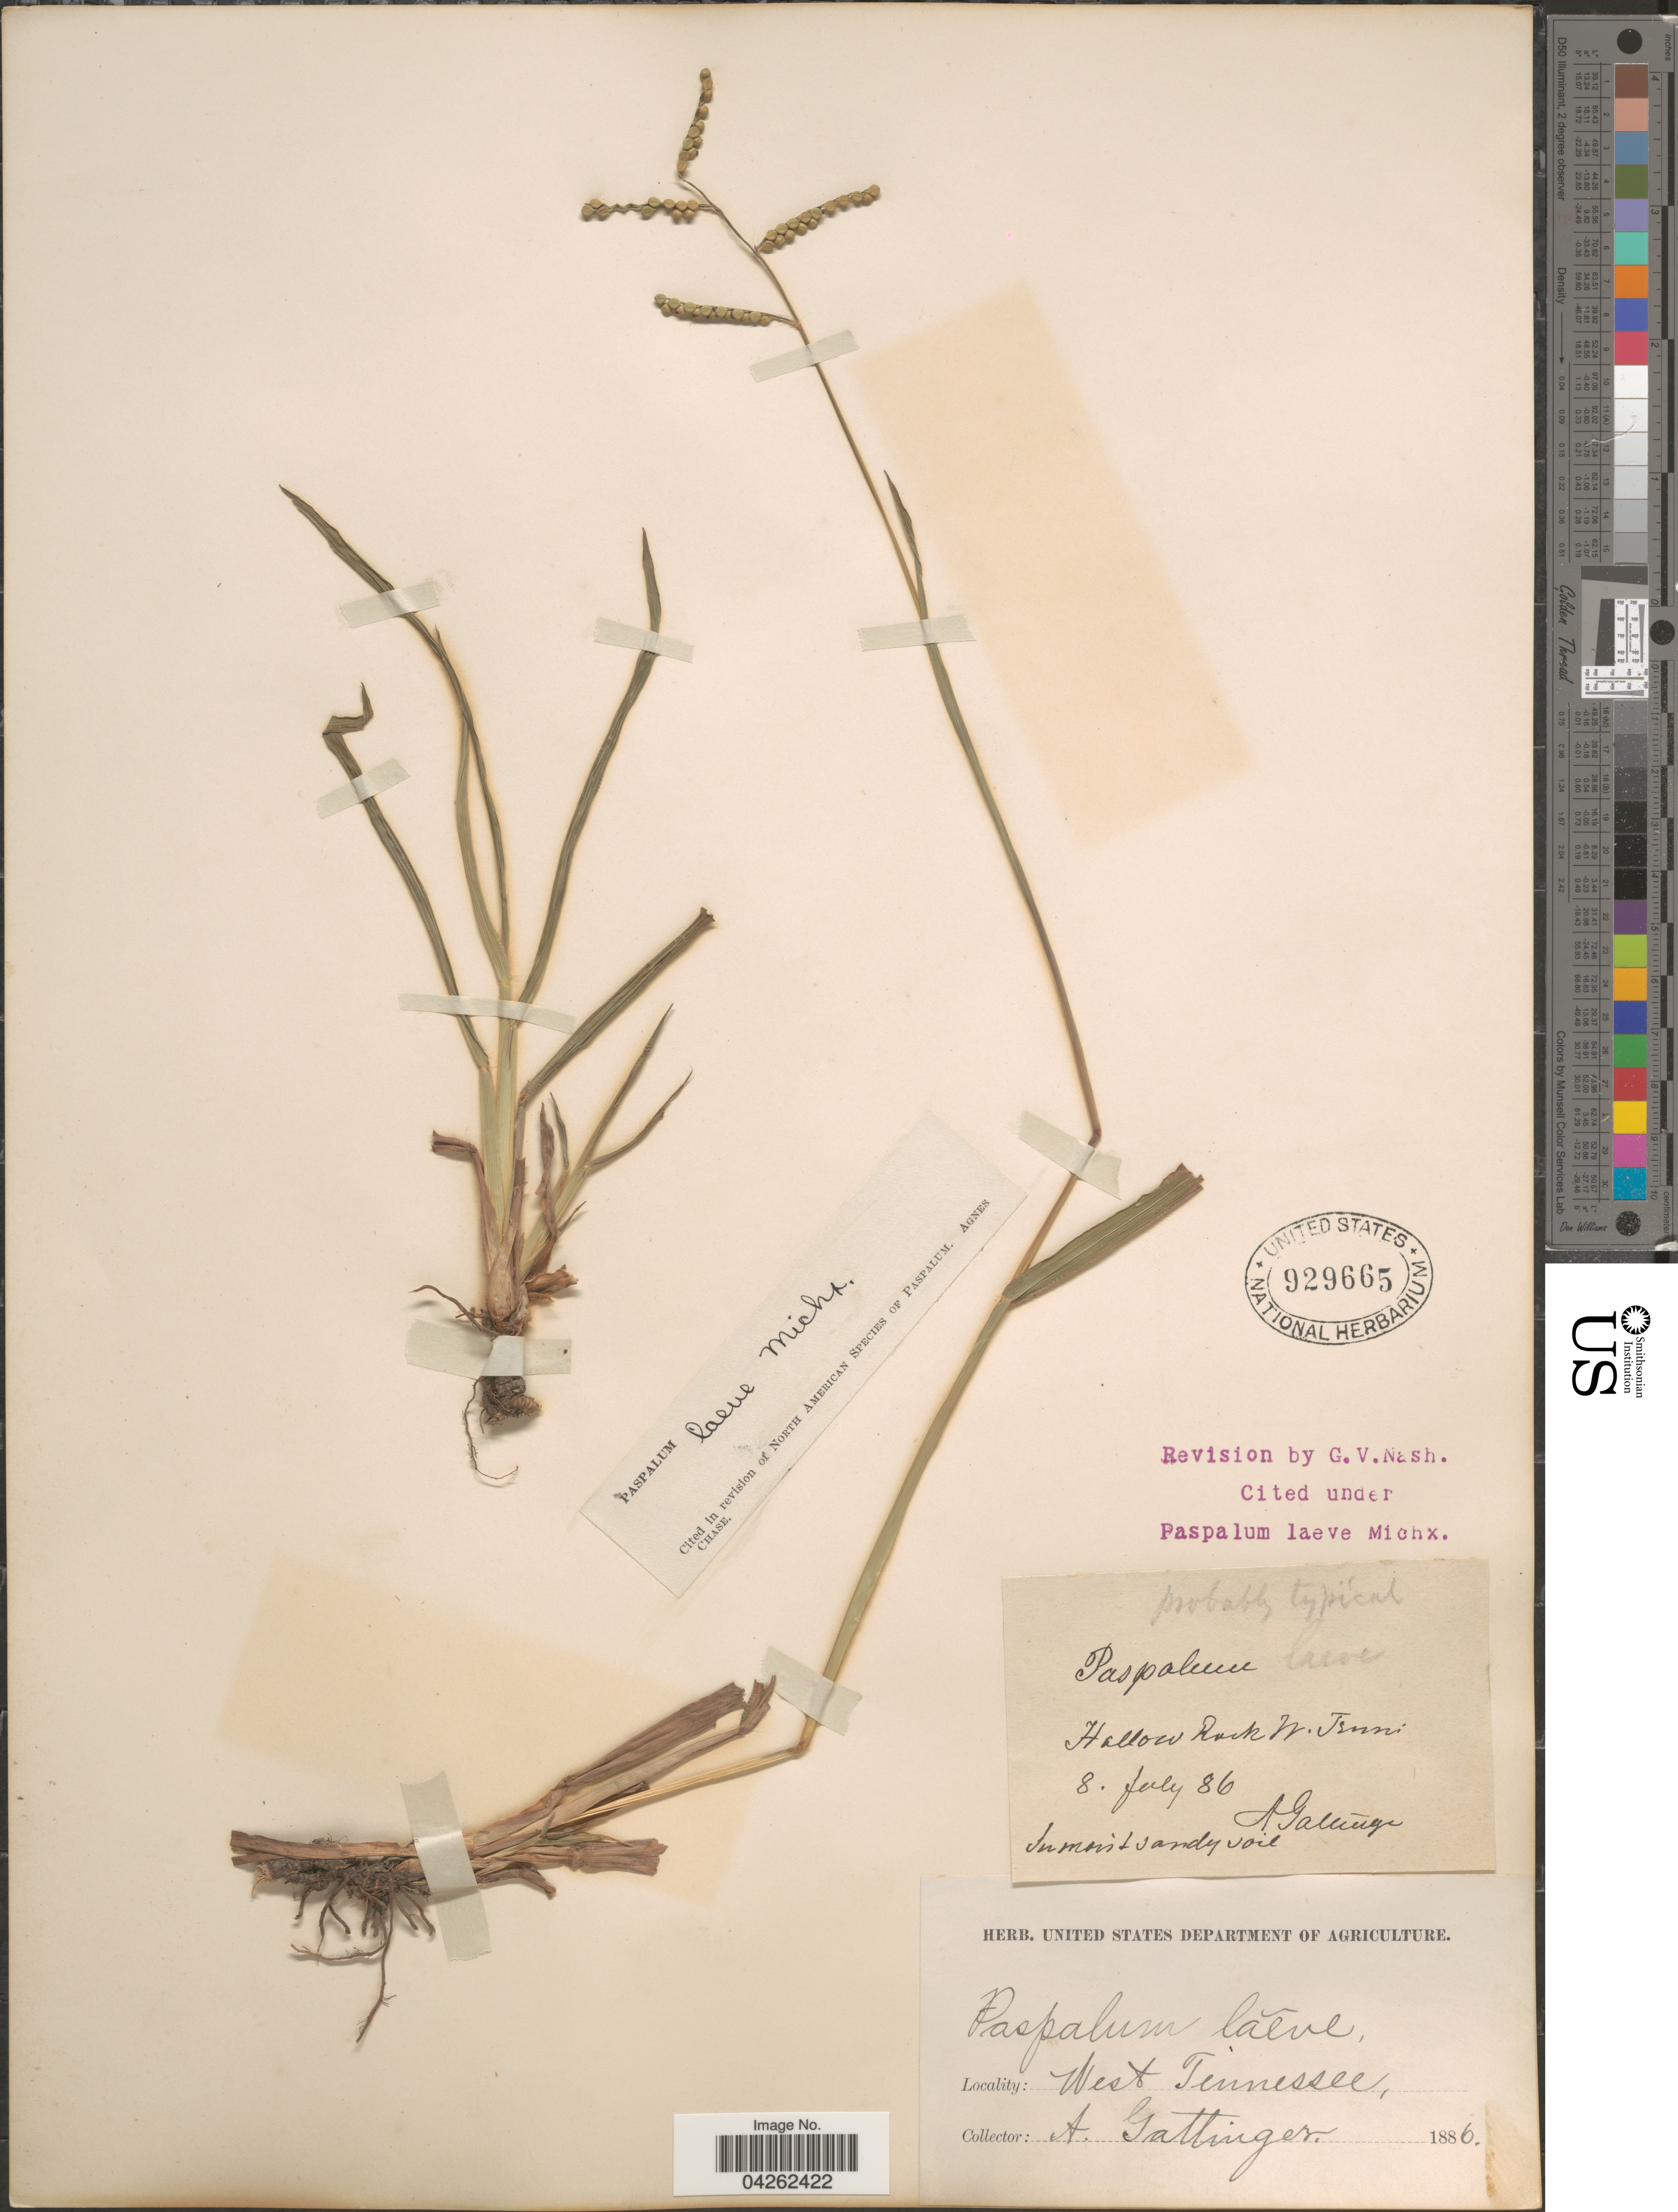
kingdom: Plantae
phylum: Tracheophyta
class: Liliopsida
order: Poales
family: Poaceae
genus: Paspalum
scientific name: Paspalum laeve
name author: Michx.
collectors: A. Gattinger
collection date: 1886-07-08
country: United States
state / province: Tennessee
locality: West Tennessee. Hollow Rock.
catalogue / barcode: US 929665